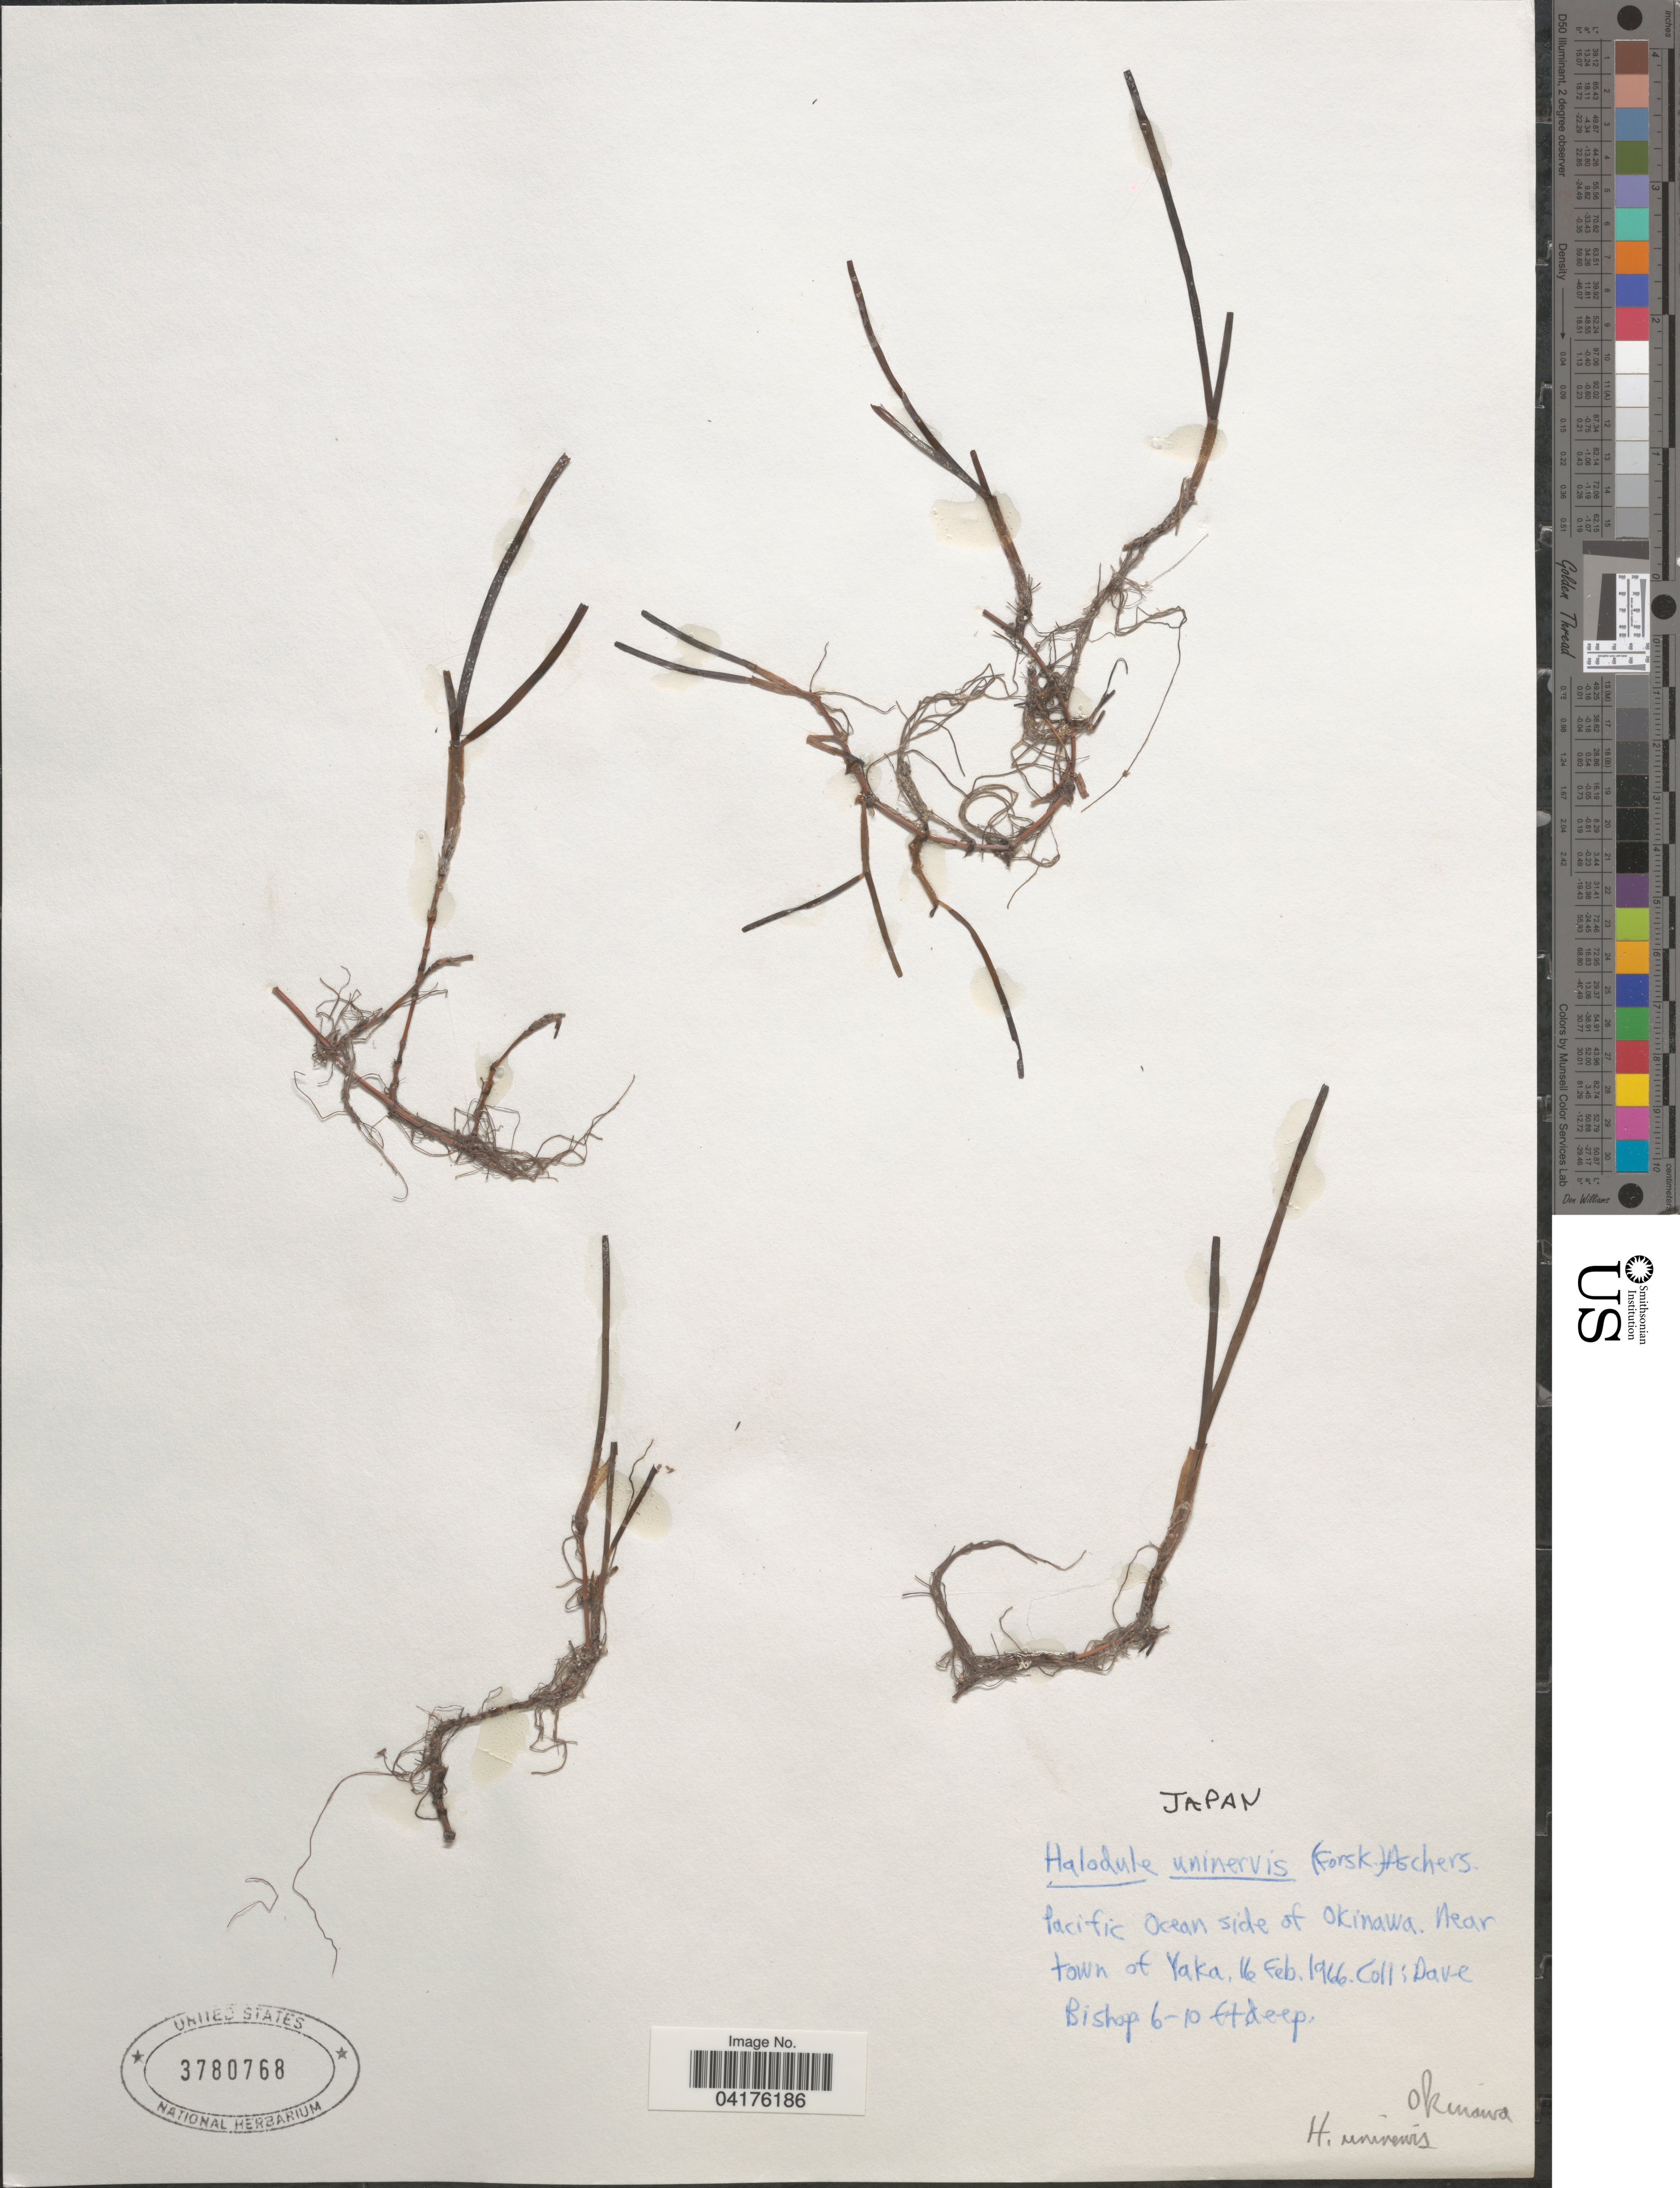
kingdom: Plantae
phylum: Tracheophyta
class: Liliopsida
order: Alismatales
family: Cymodoceaceae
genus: Halodule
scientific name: Halodule uninervis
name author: (Forssk.) Asch.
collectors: D. Bishop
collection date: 1966-02-16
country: Japan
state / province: Okinawa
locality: Pacific Ocean side of Okinawa. Near town of Yaka.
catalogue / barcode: US 3780768